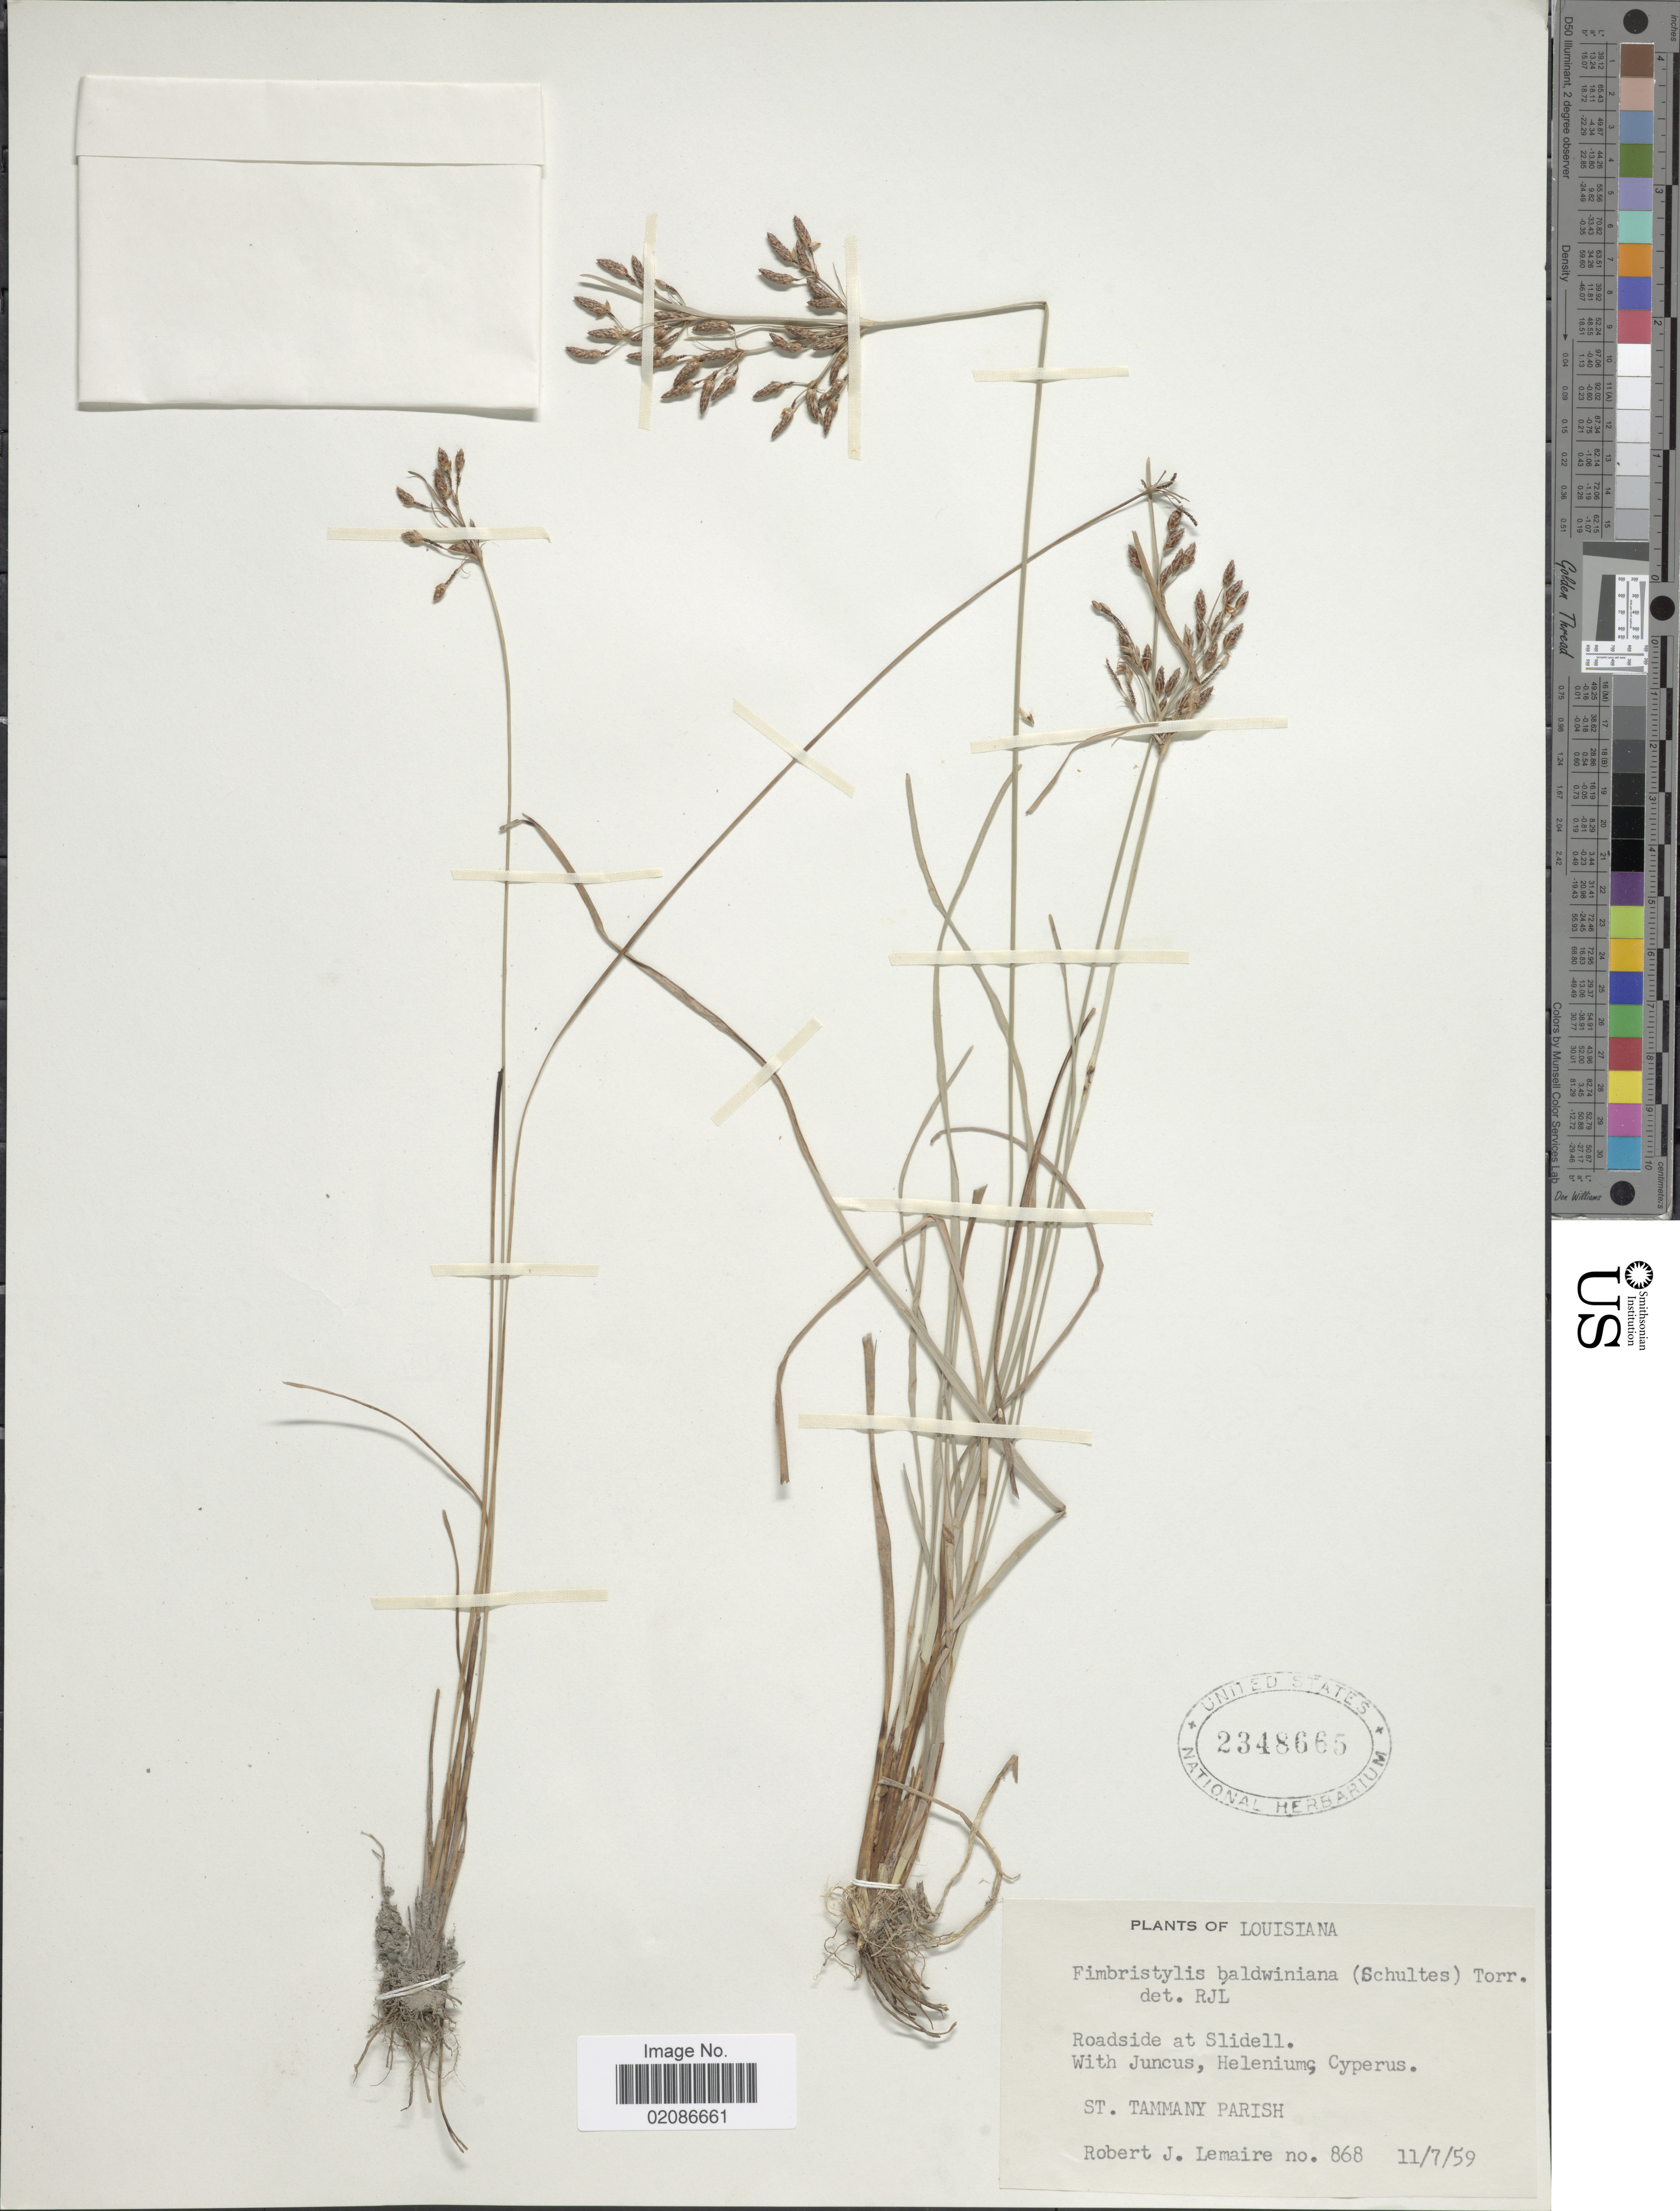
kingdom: Plantae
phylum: Tracheophyta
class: Liliopsida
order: Poales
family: Cyperaceae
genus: Fimbristylis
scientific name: Fimbristylis dichotoma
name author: (L.) Vahl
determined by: Strong, Mark T., (BOT), Smithsonian Institution - National Museum of Natural History (UNITED STATES)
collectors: R. J. Lemaire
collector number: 868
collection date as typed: Transcribed d/m/y: 7/11/59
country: United States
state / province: Louisiana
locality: Roadside at Slidell. St. Tammany Parish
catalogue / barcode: US 2348665